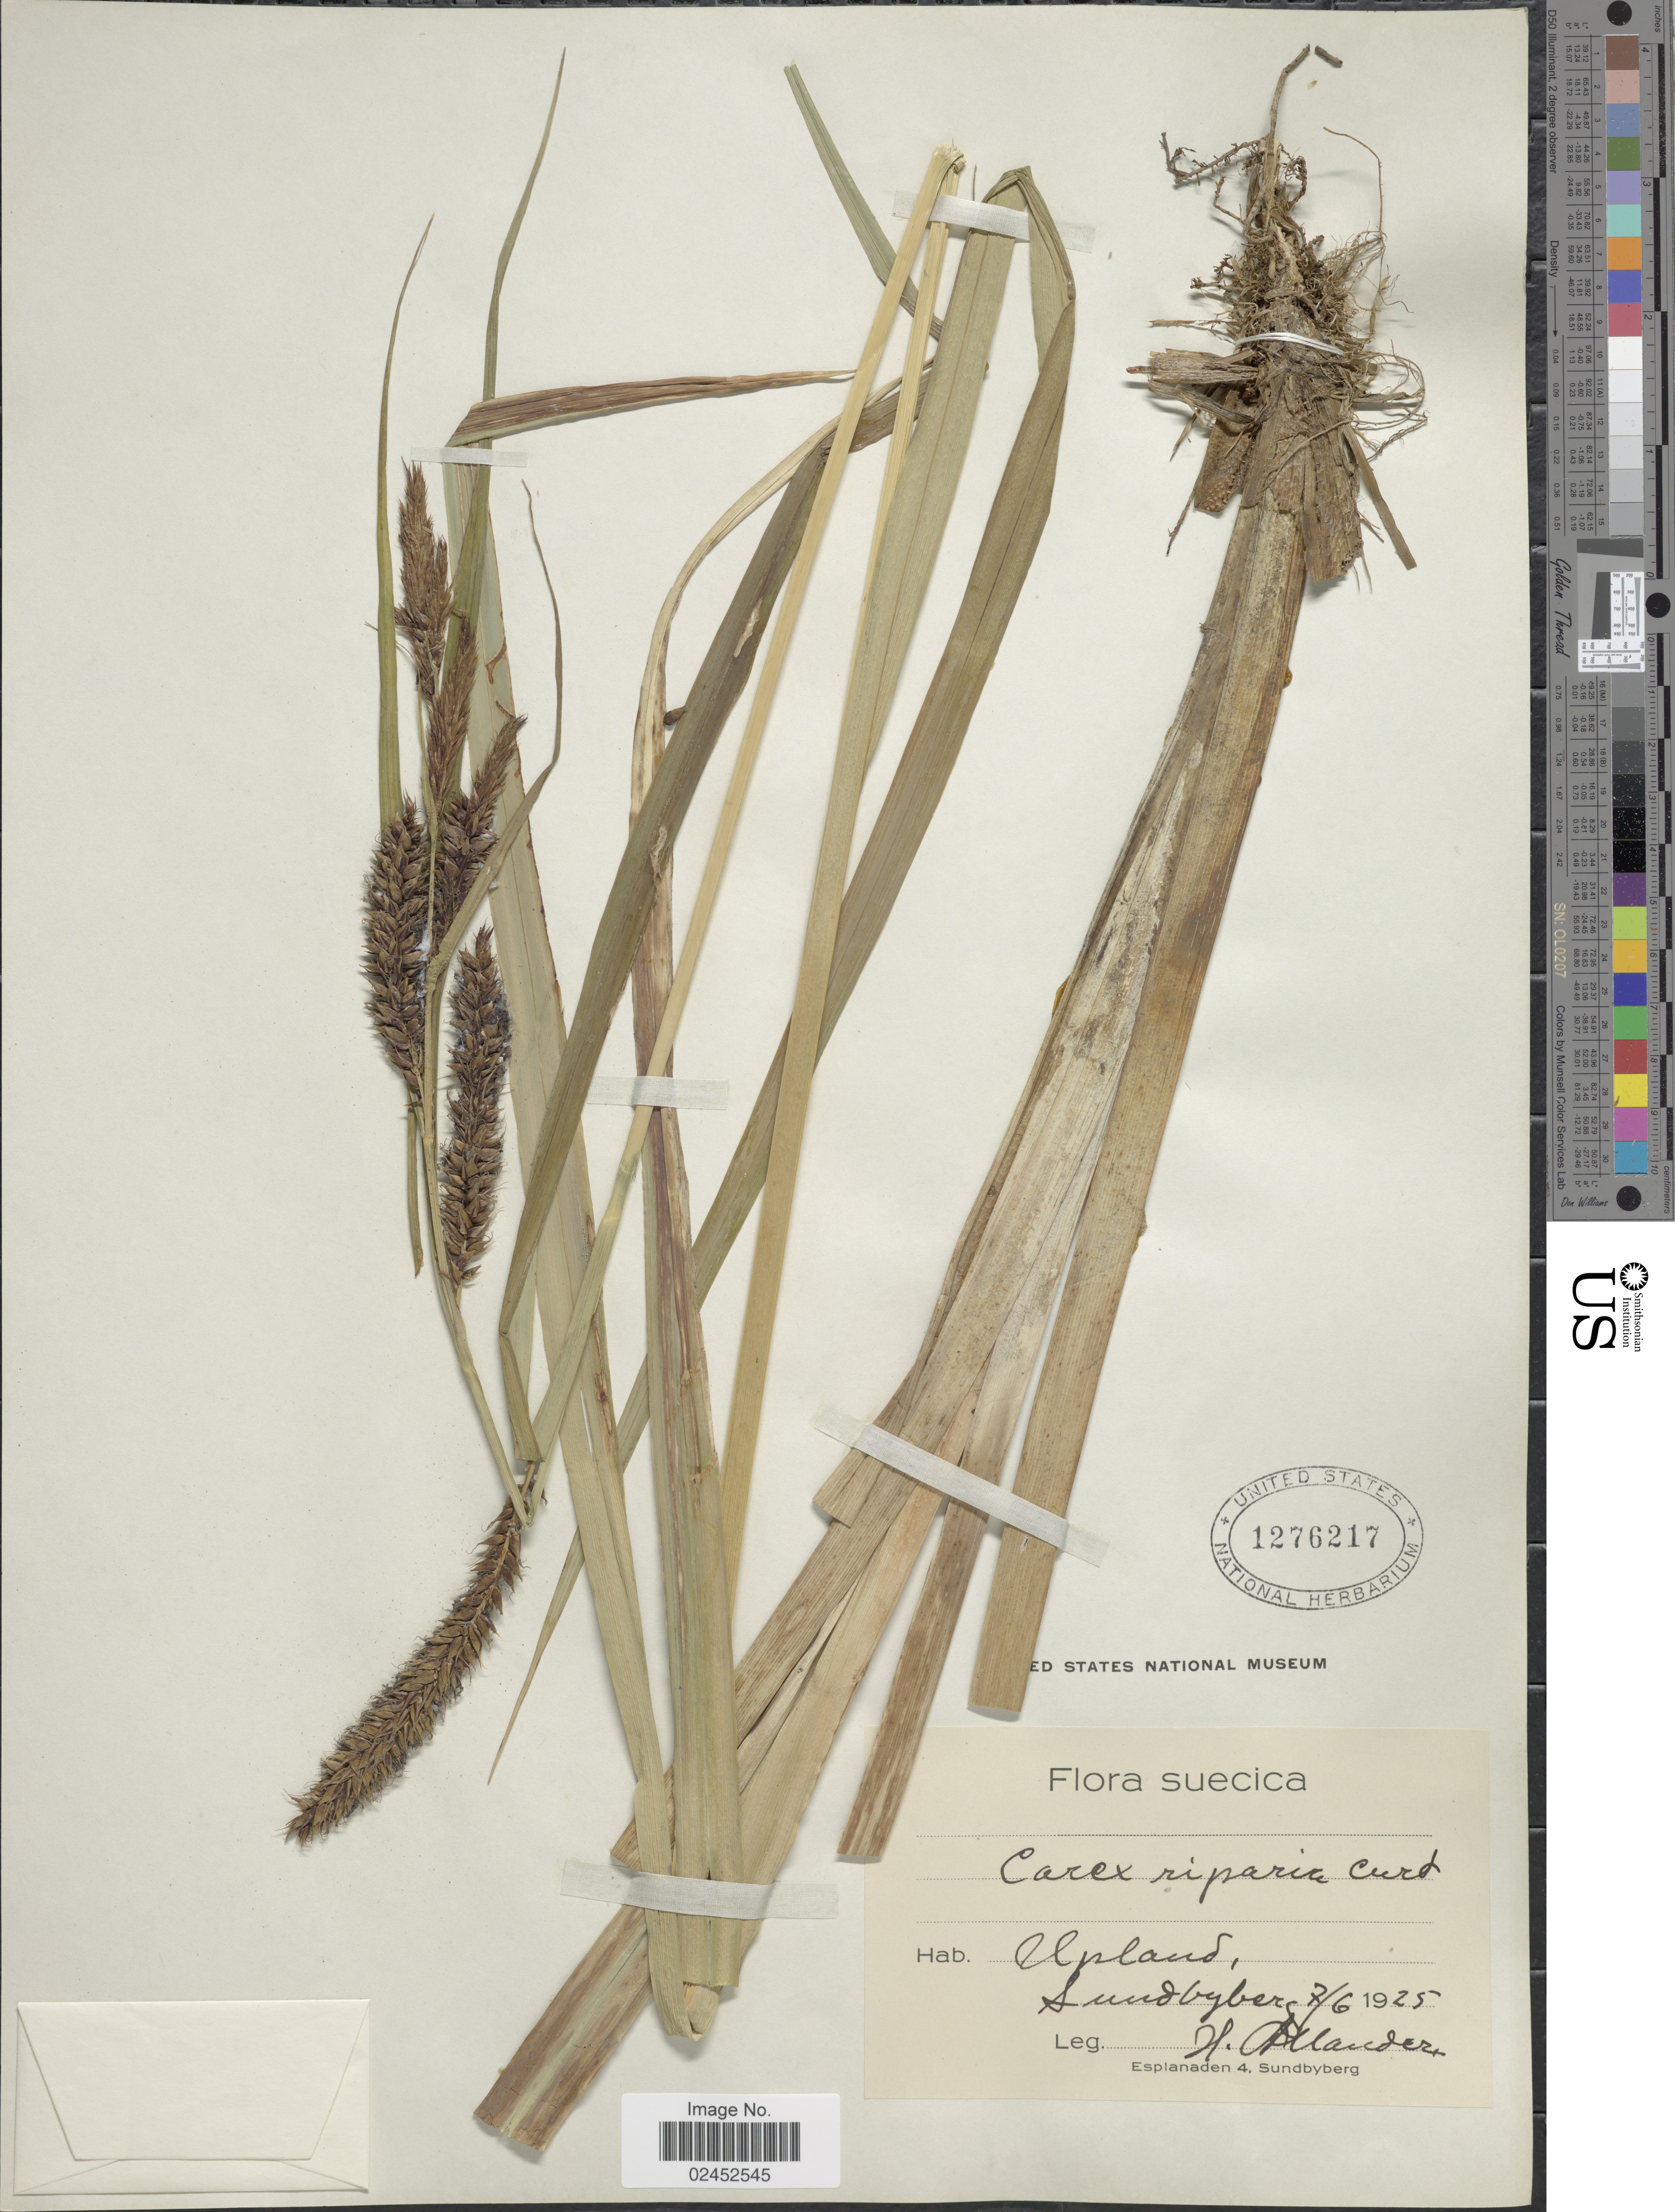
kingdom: Plantae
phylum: Tracheophyta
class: Liliopsida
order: Poales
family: Cyperaceae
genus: Carex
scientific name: Carex riparia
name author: Curtis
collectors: H. Allander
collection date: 1925-06-07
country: Sweden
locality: Suecica, Upland, Sundbyber.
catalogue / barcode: US 1276217